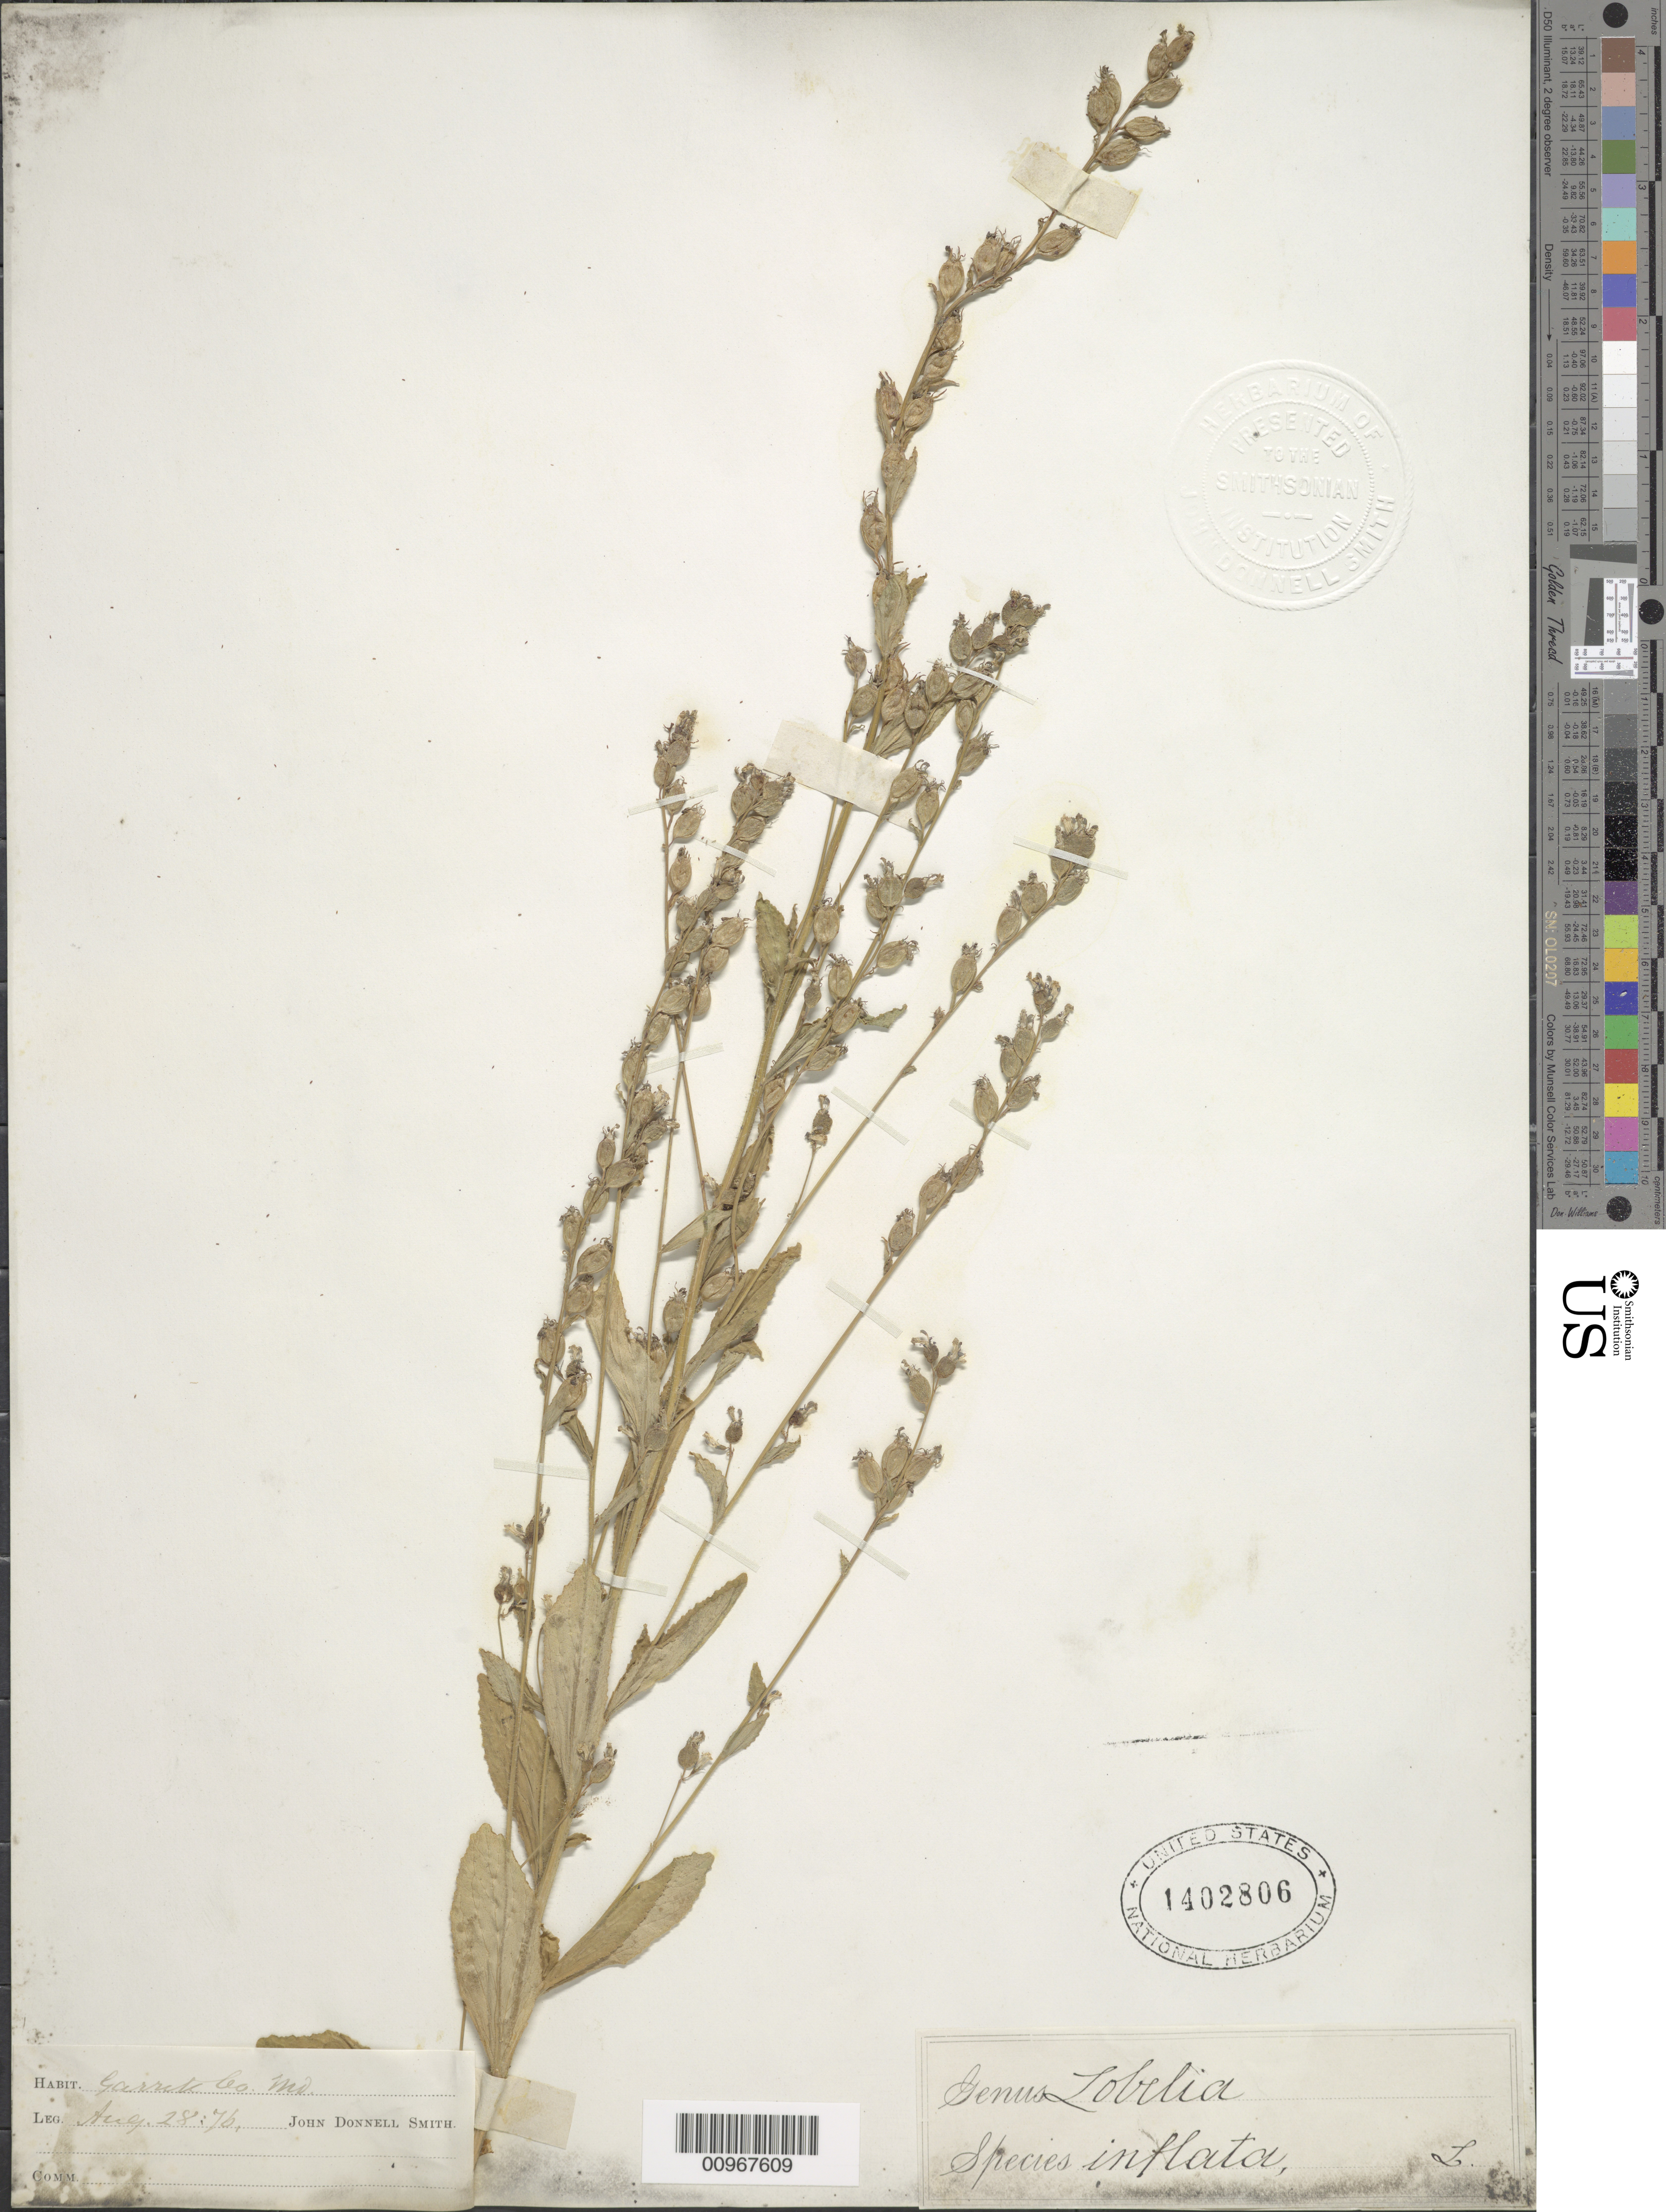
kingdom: Plantae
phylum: Tracheophyta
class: Magnoliopsida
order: Asterales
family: Campanulaceae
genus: Lobelia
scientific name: Lobelia inflata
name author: L.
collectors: J. Donnell Smith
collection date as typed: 28 Aug 1876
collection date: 1876-08-28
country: United States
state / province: Maryland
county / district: Garrett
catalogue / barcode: US 1402806